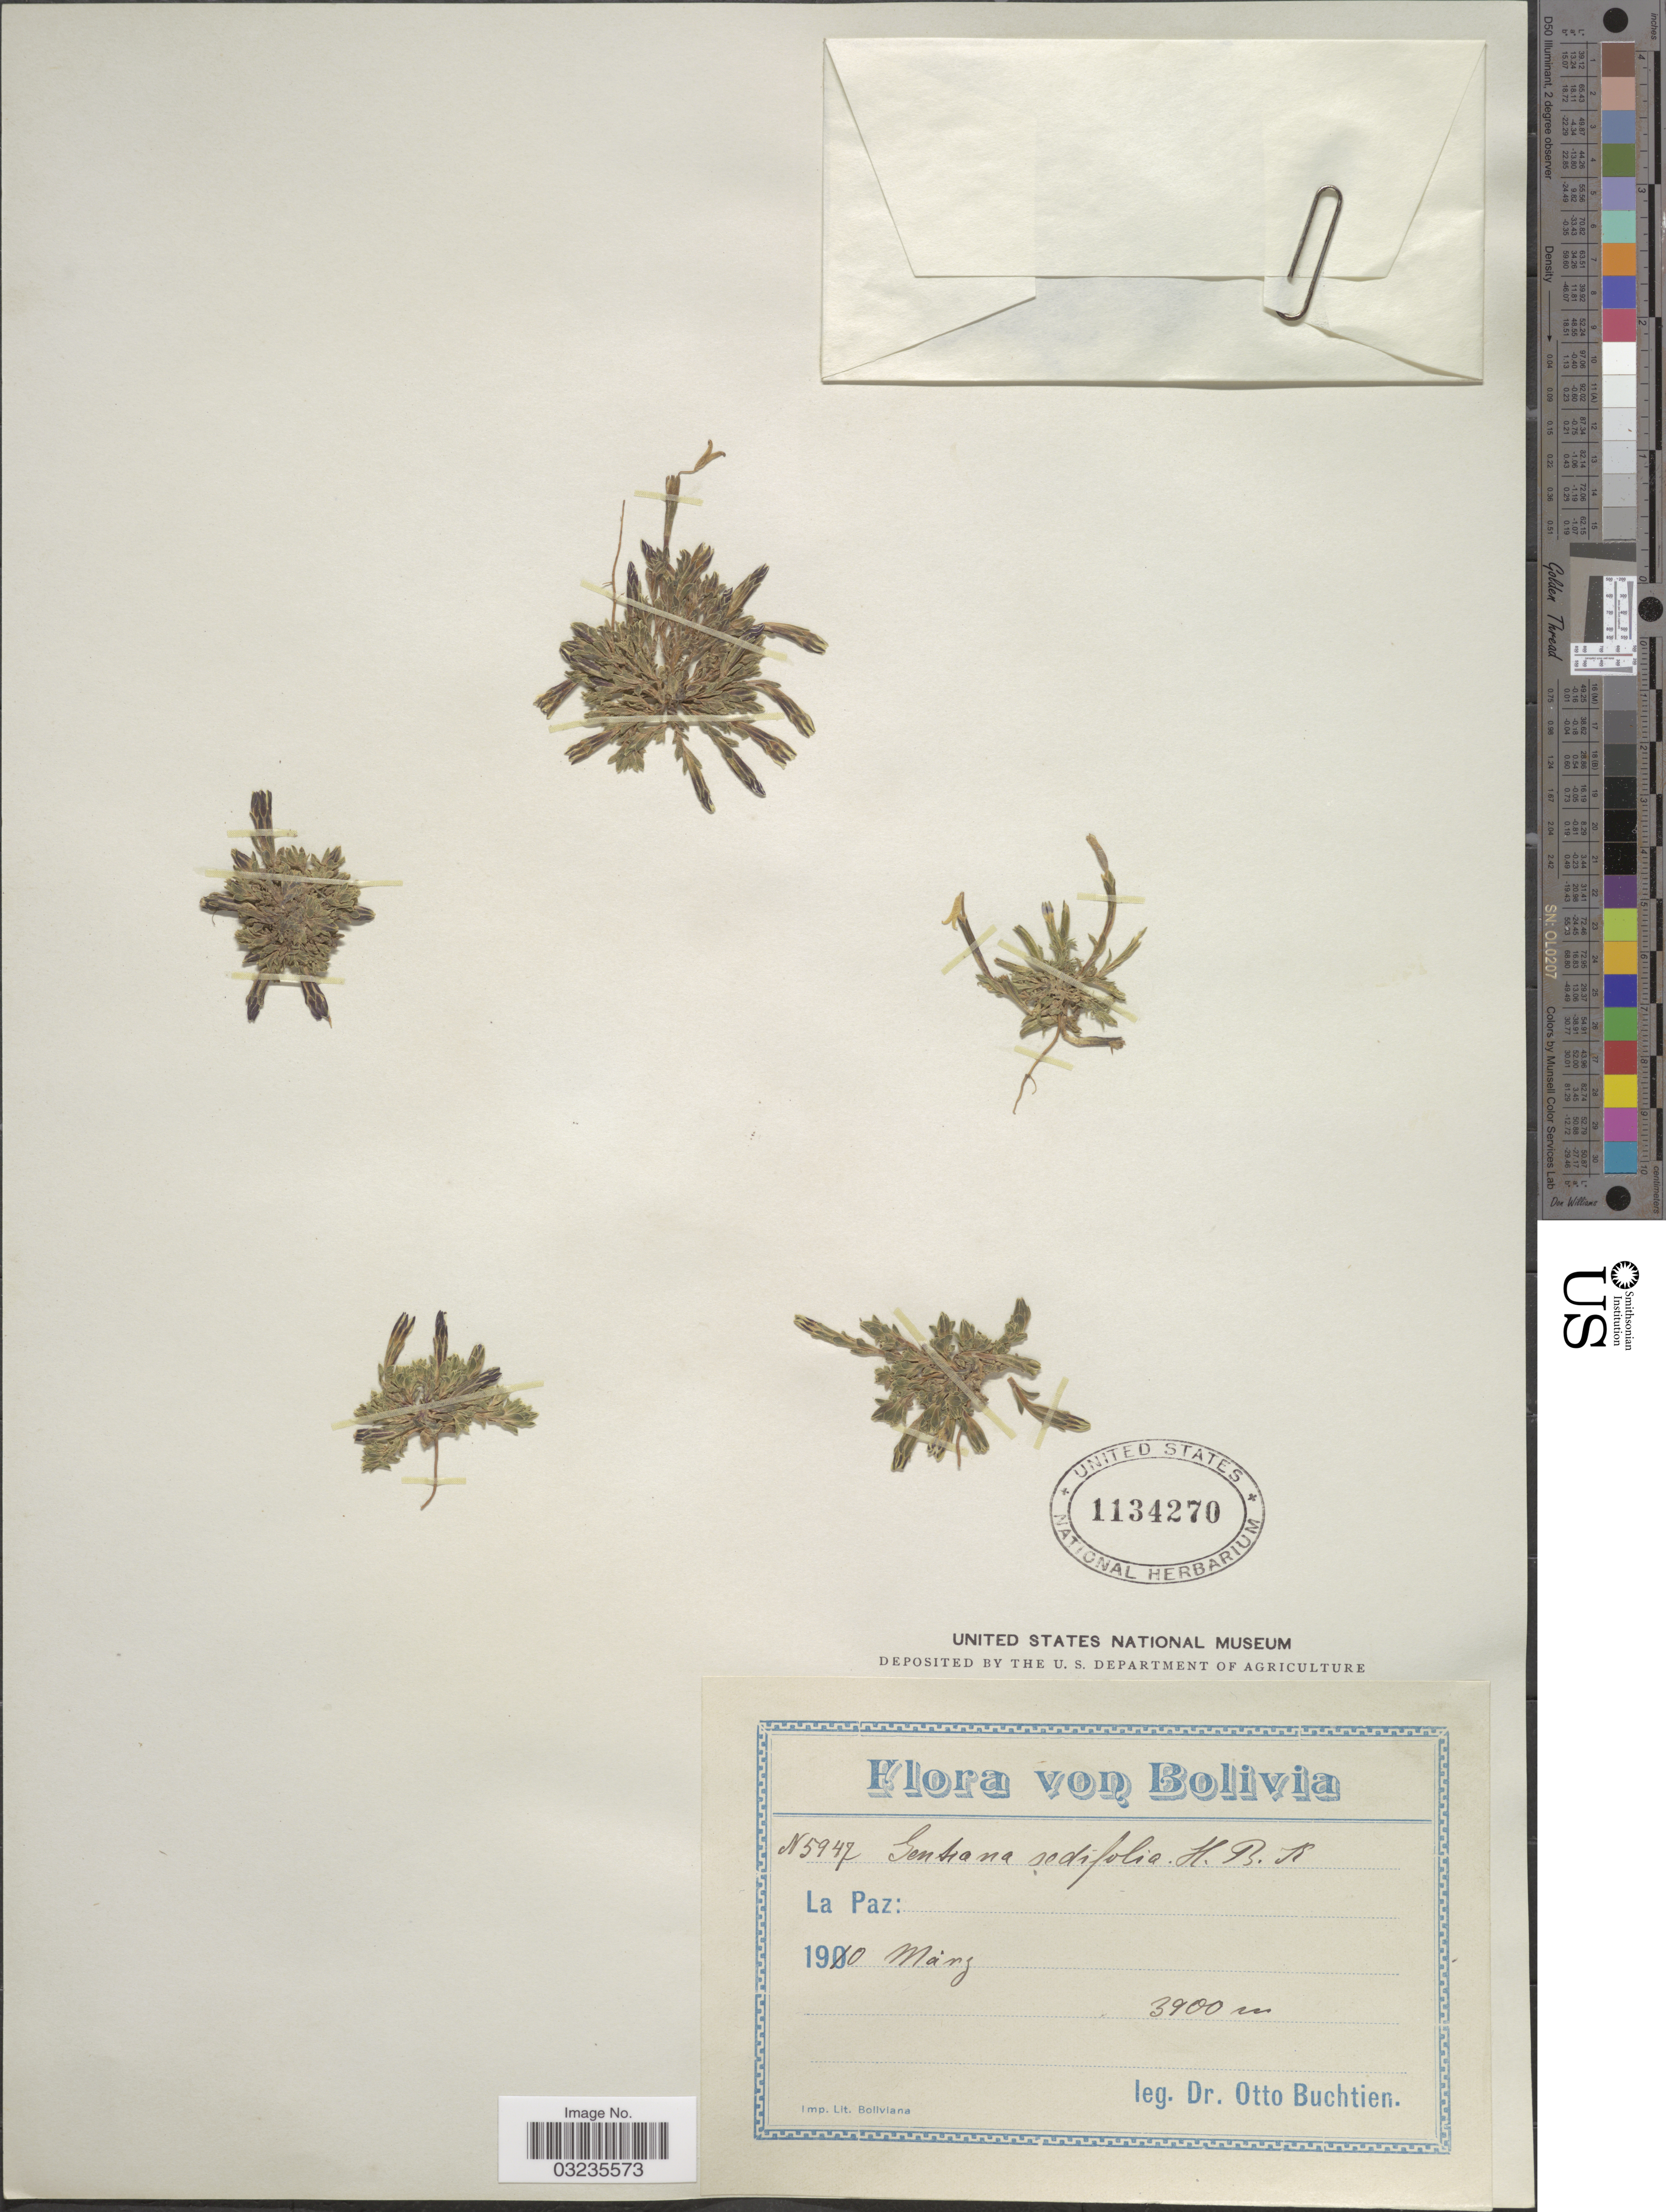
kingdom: Plantae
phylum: Tracheophyta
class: Magnoliopsida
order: Gentianales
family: Gentianaceae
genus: Gentiana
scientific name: Gentiana sedifolia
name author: Kunth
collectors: O. Buchtien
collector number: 5947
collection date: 1910-03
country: Bolivia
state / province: La Paz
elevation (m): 3900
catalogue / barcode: US 1134270